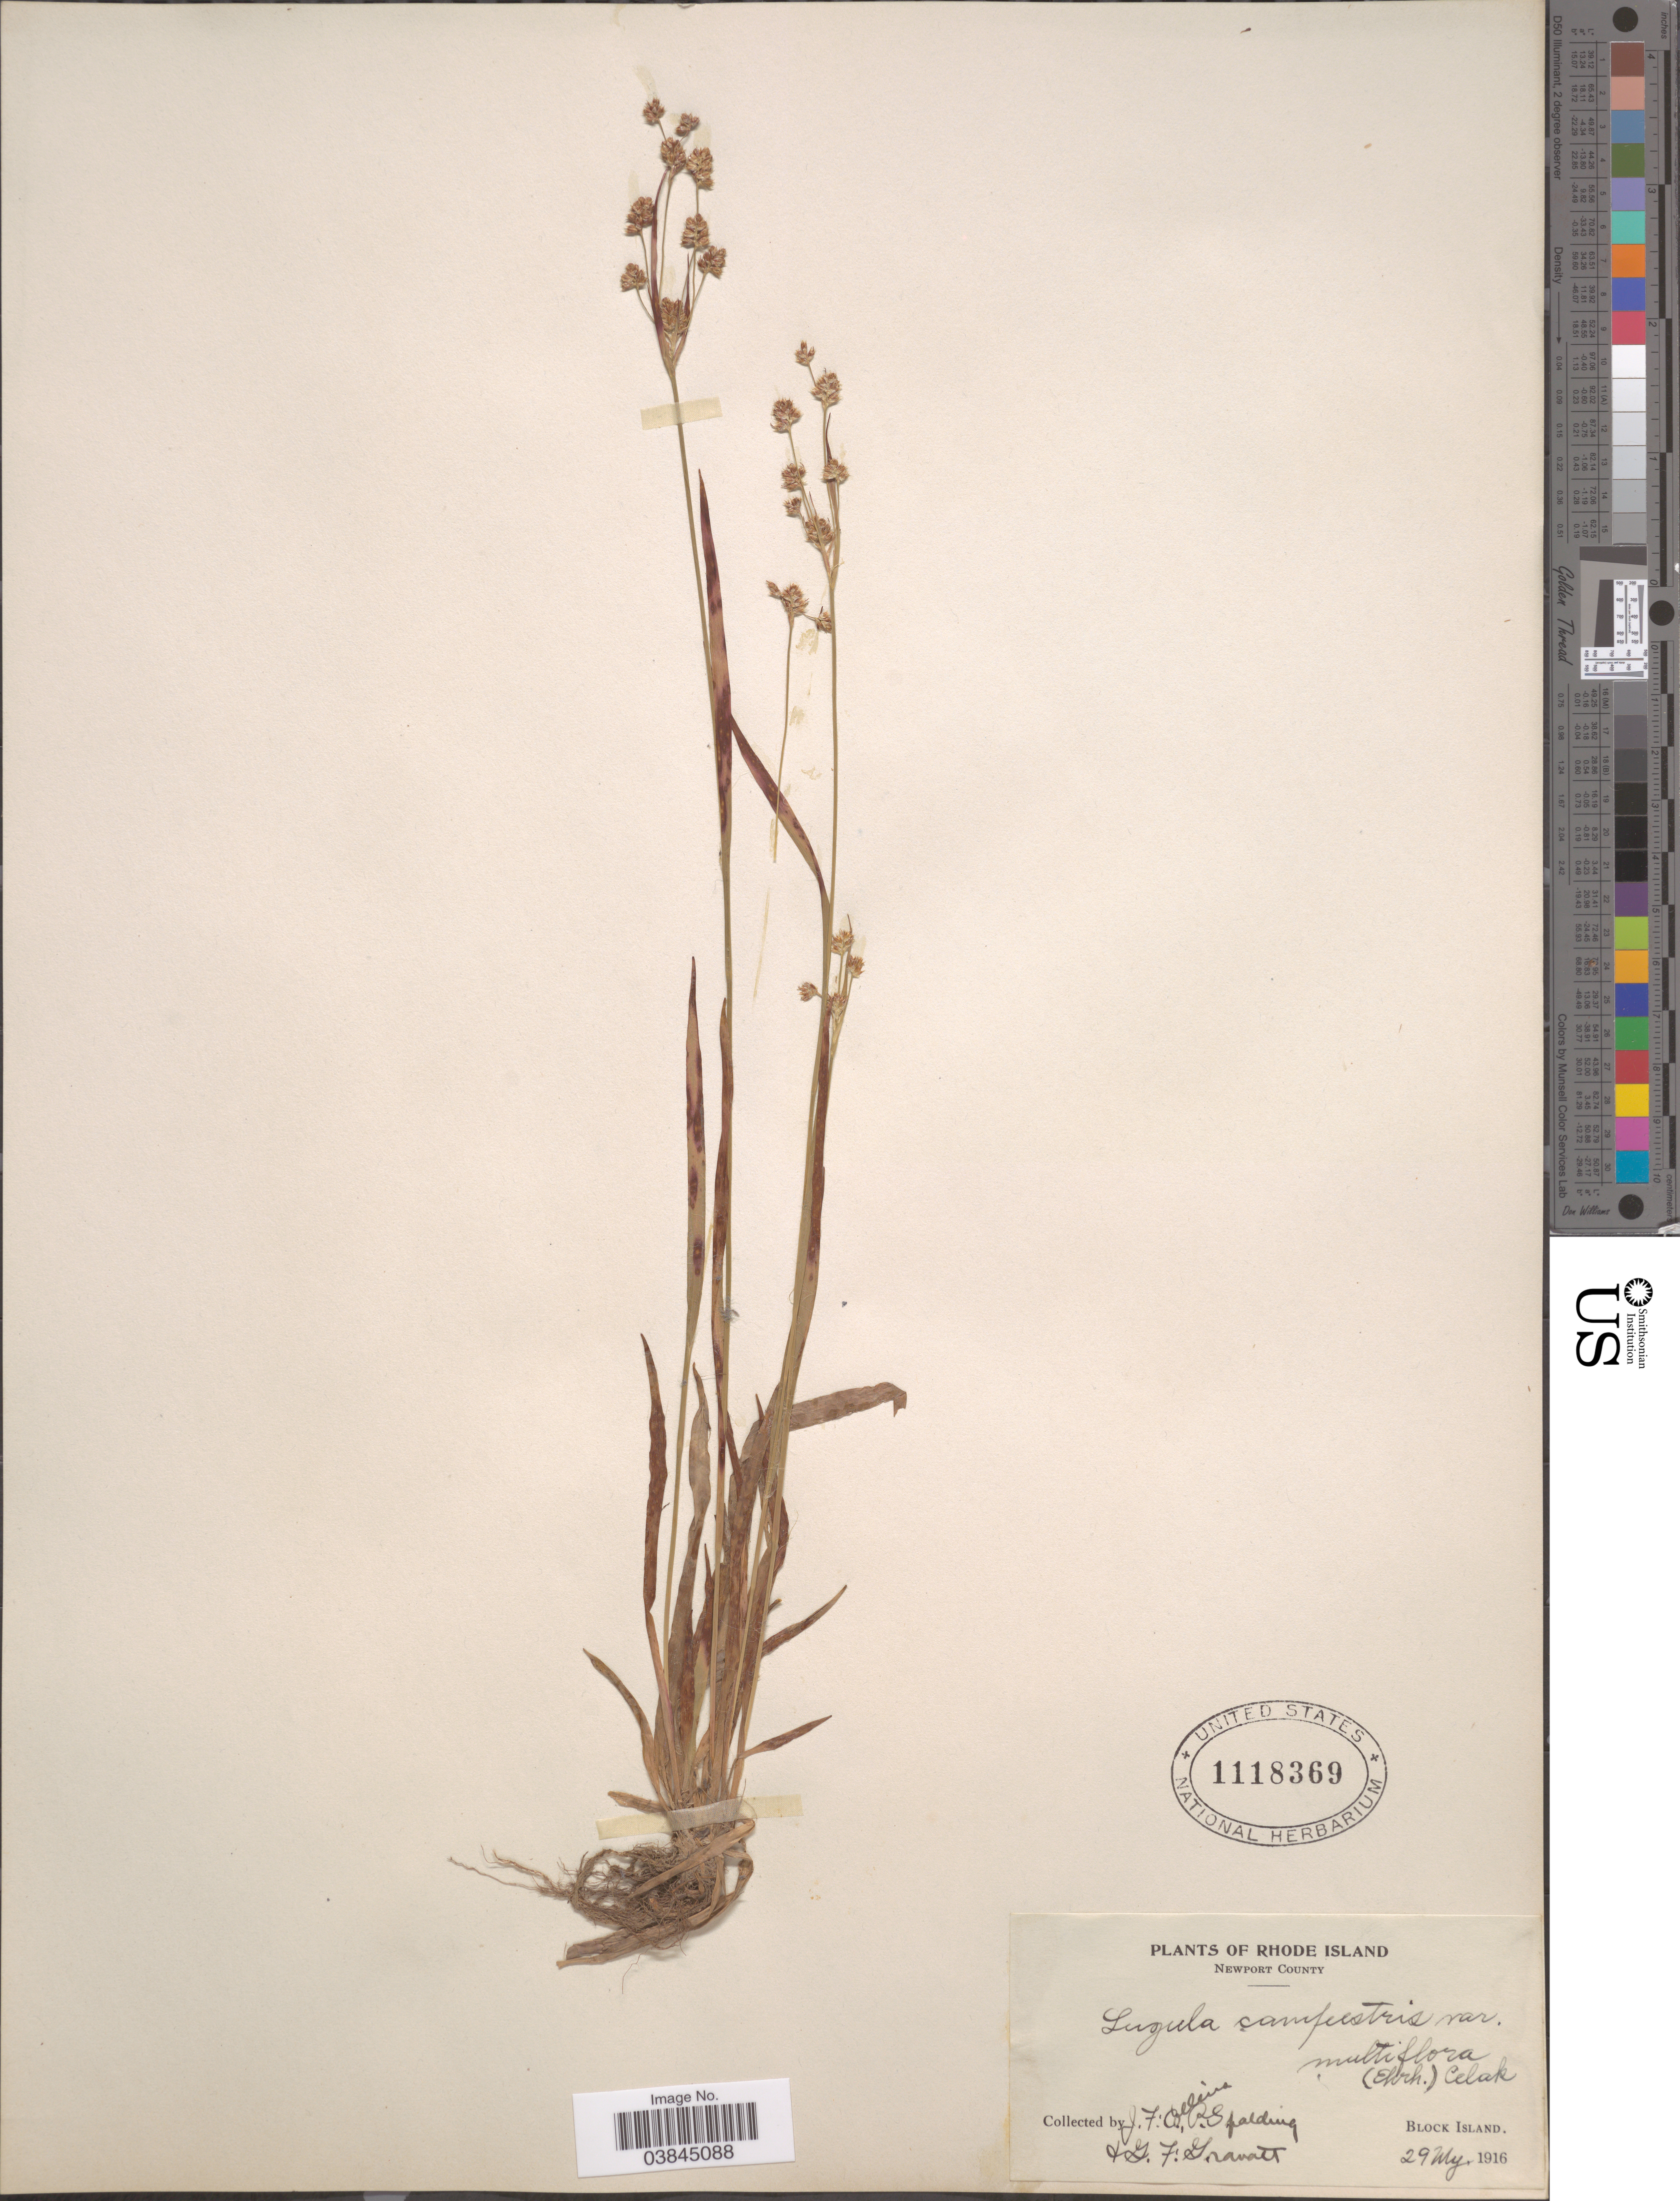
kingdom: Plantae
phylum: Tracheophyta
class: Liliopsida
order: Poales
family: Juncaceae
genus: Luzula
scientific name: Luzula campestris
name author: (L.) DC.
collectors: J. Collins, P. Spalding & G. Gravalt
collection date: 1916-05-29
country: United States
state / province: Rhode Island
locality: Newport County. Block Island.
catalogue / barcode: US 1118369